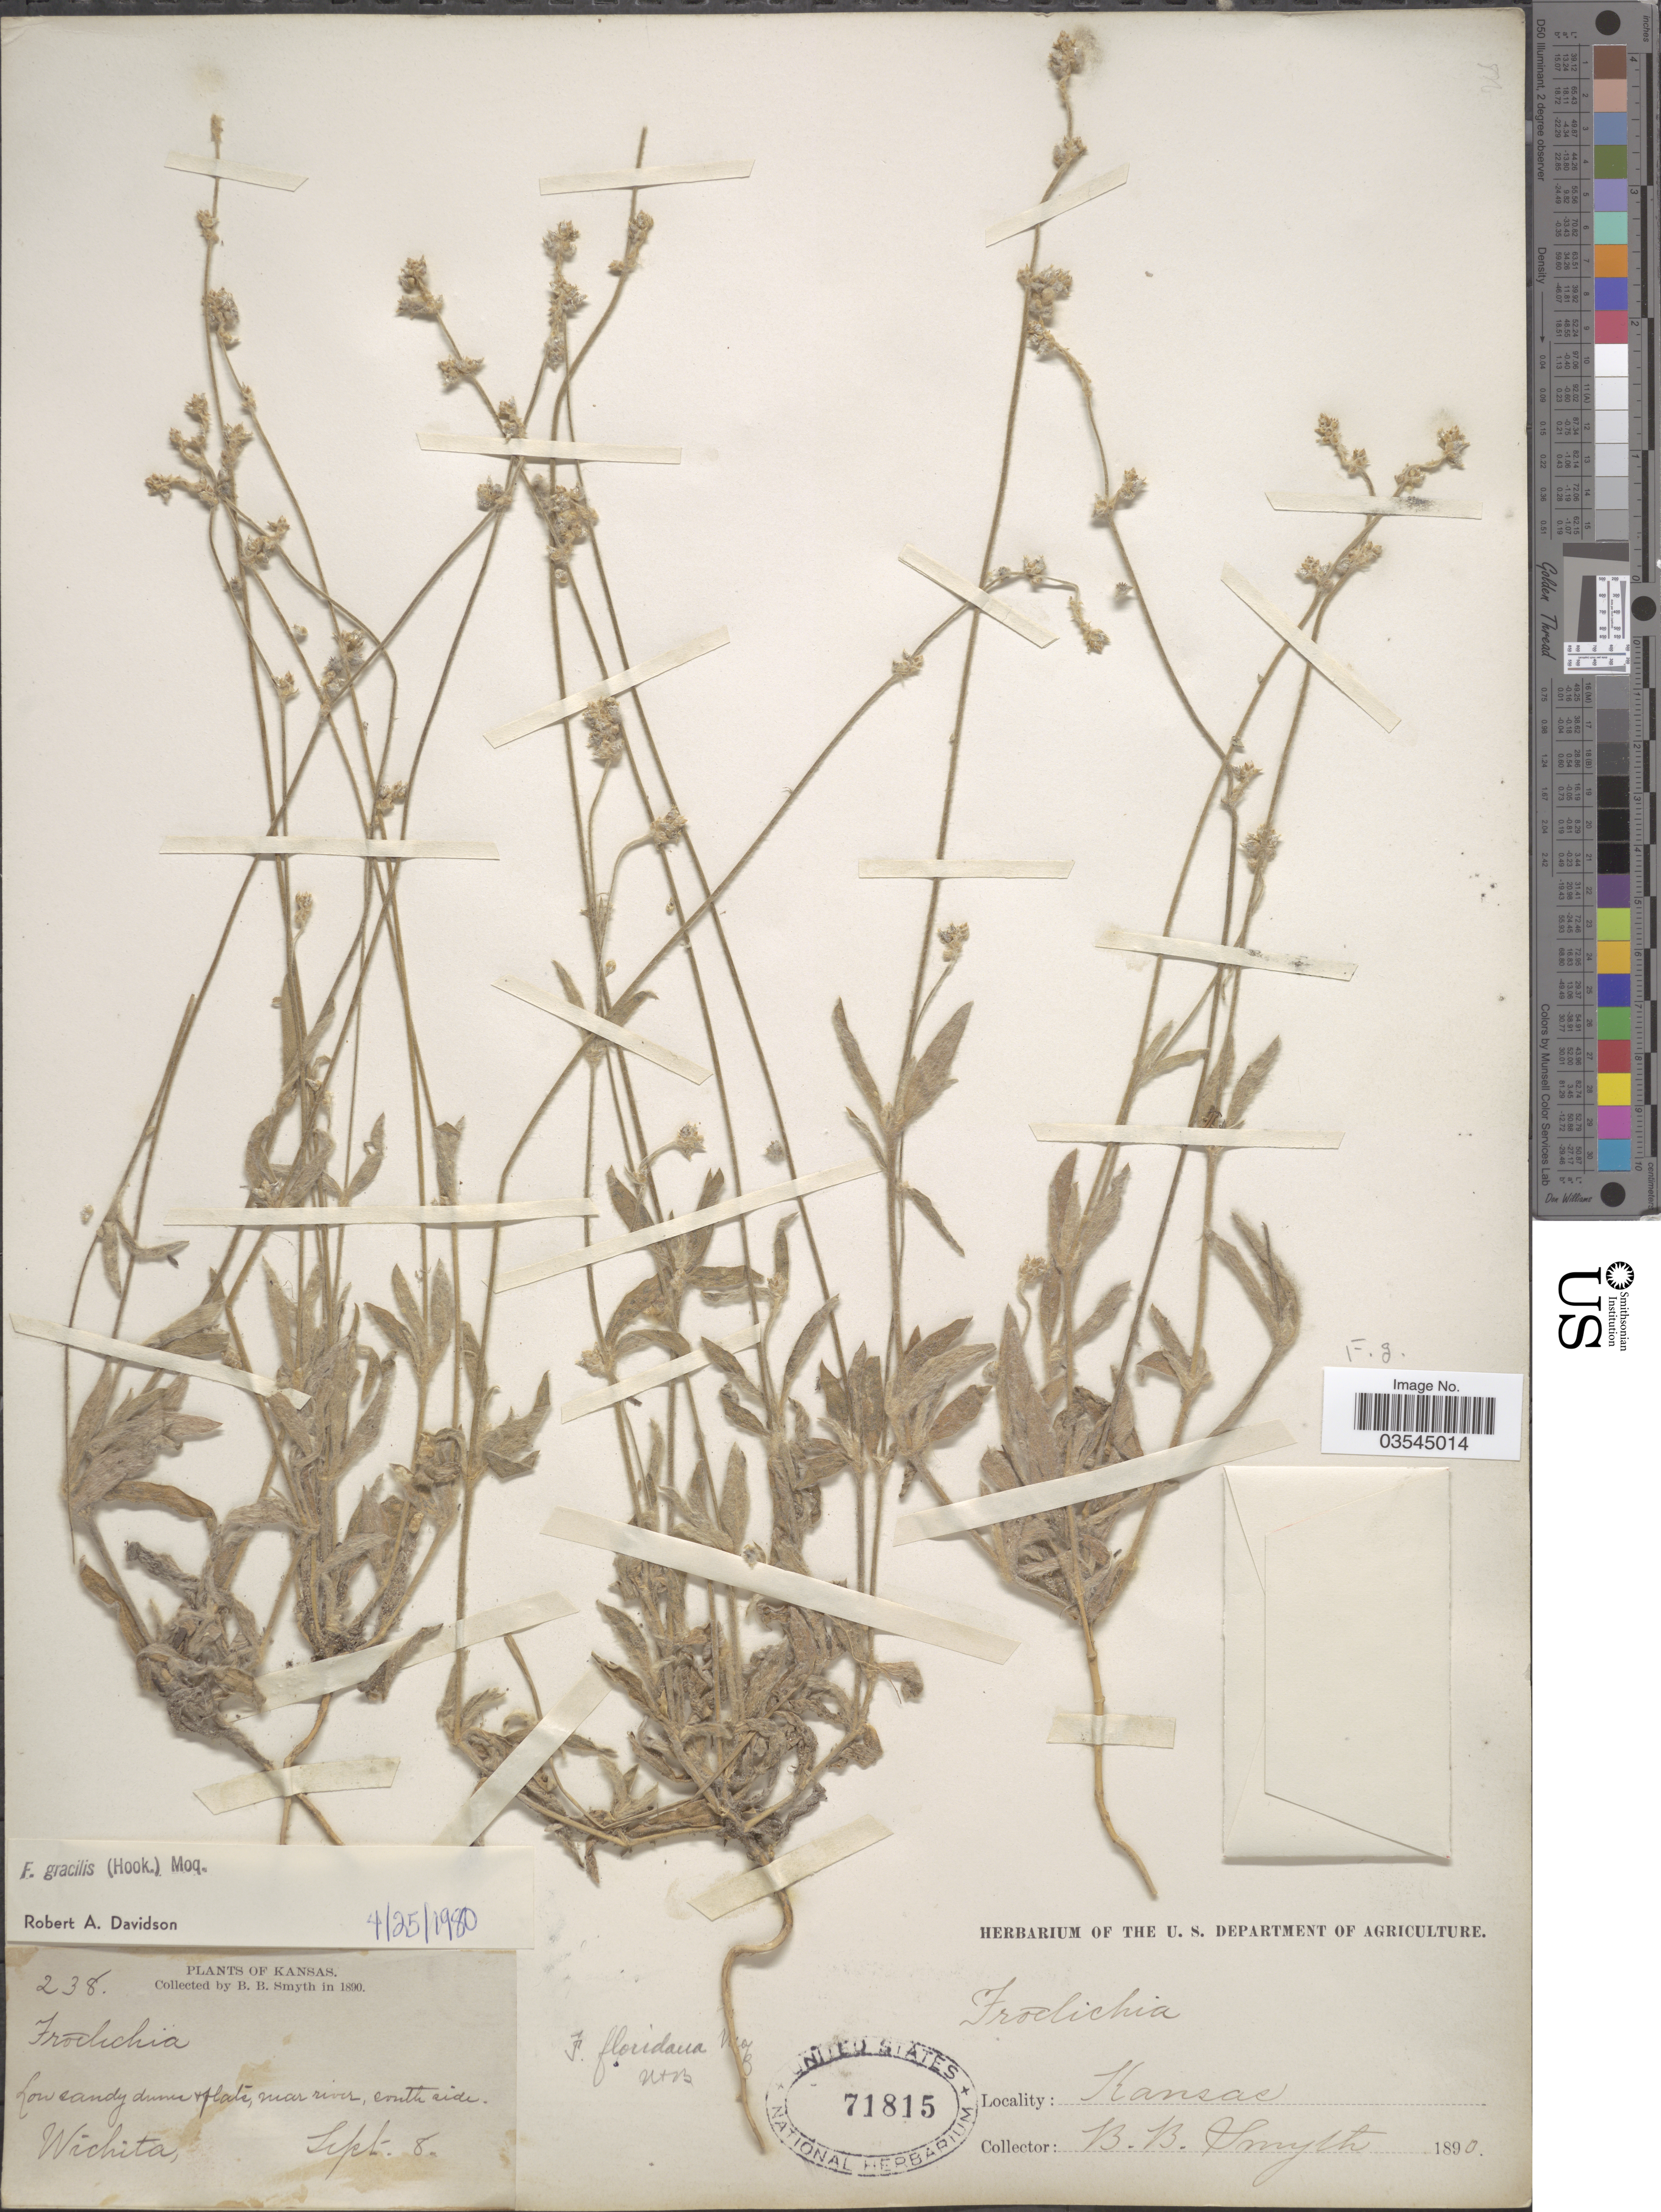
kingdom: Plantae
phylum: Tracheophyta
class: Magnoliopsida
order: Caryophyllales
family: Amaranthaceae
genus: Froelichia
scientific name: Froelichia gracilis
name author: (Hook.) Moq.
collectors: B. Smyth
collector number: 238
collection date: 1890-09-08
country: United States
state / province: Kansas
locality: Near river, south side Wichita.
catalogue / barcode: US 71815